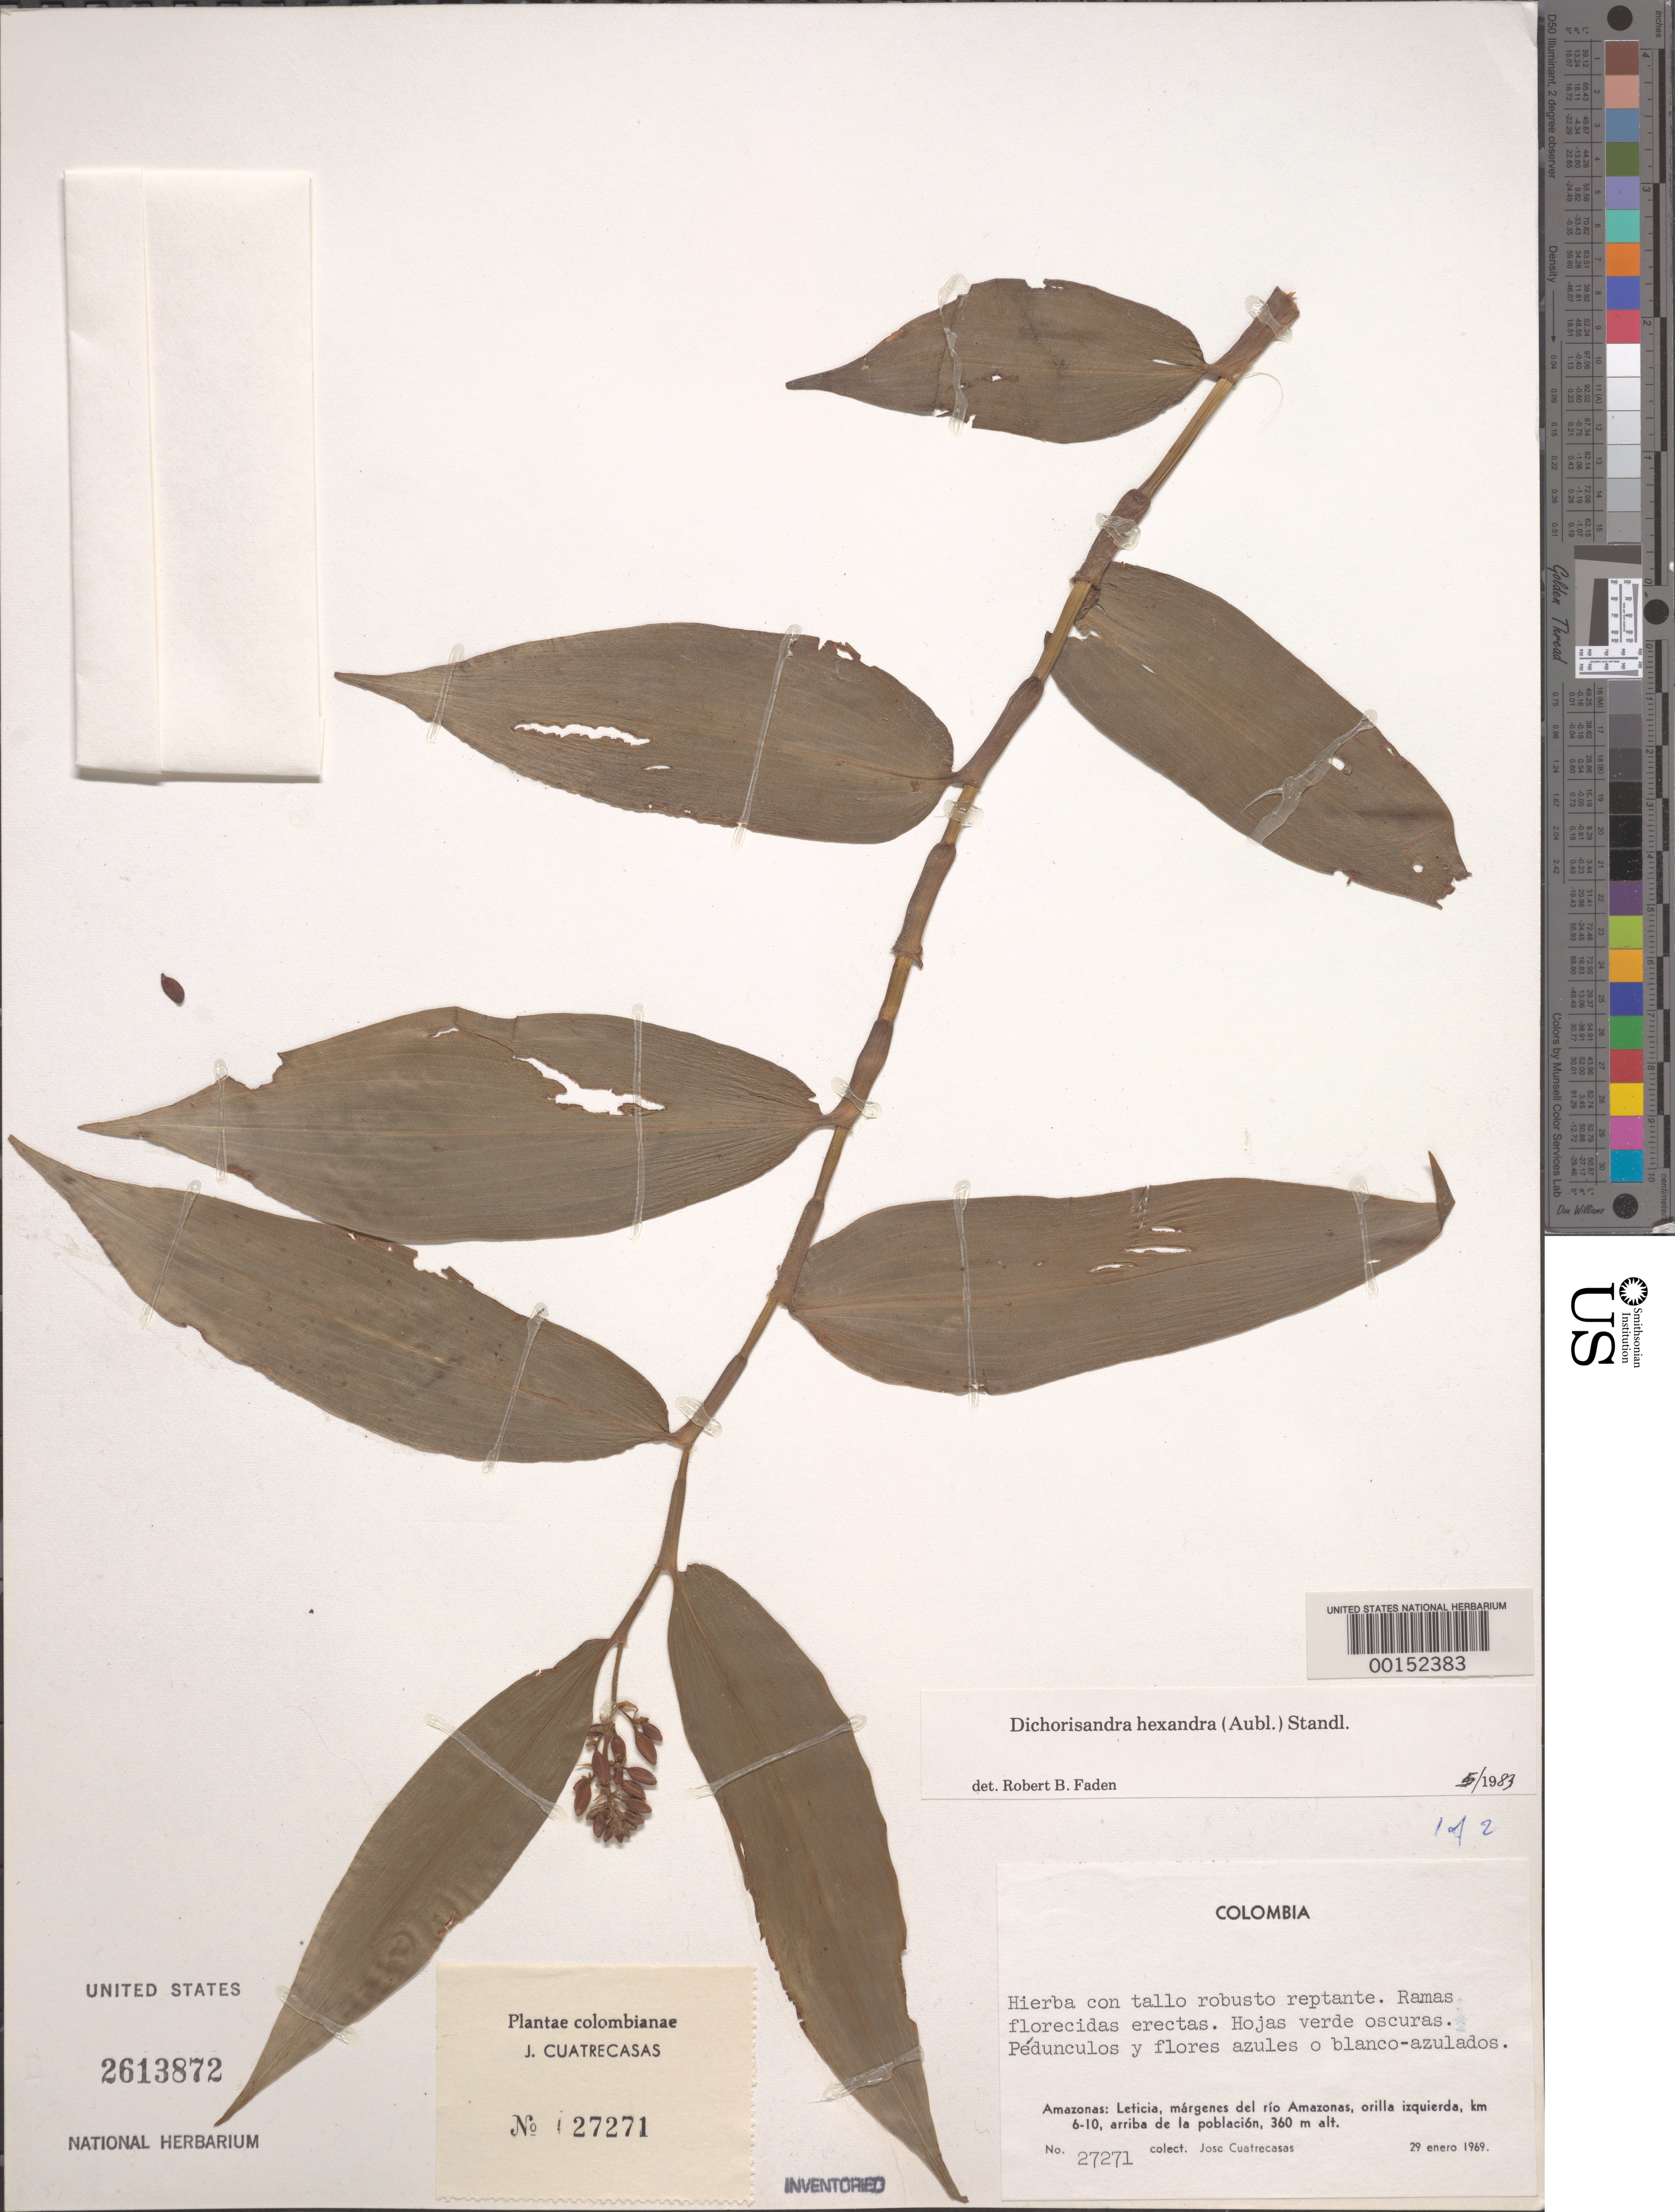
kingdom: Plantae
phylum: Tracheophyta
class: Liliopsida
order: Commelinales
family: Commelinaceae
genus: Dichorisandra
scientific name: Dichorisandra hexandra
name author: (Aubl.) Standl.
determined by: Faden, Robert B., (US), Smithsonian Institution - National Museum of Natural History (UNITED STATES)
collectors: J. Cuatrecasas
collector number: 27271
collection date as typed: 29 Jan 1969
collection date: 1969-01-29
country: Colombia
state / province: Amazônas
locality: Leticia, near Rio Amazonas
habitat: Riverbank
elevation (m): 360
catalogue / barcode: US 2613872